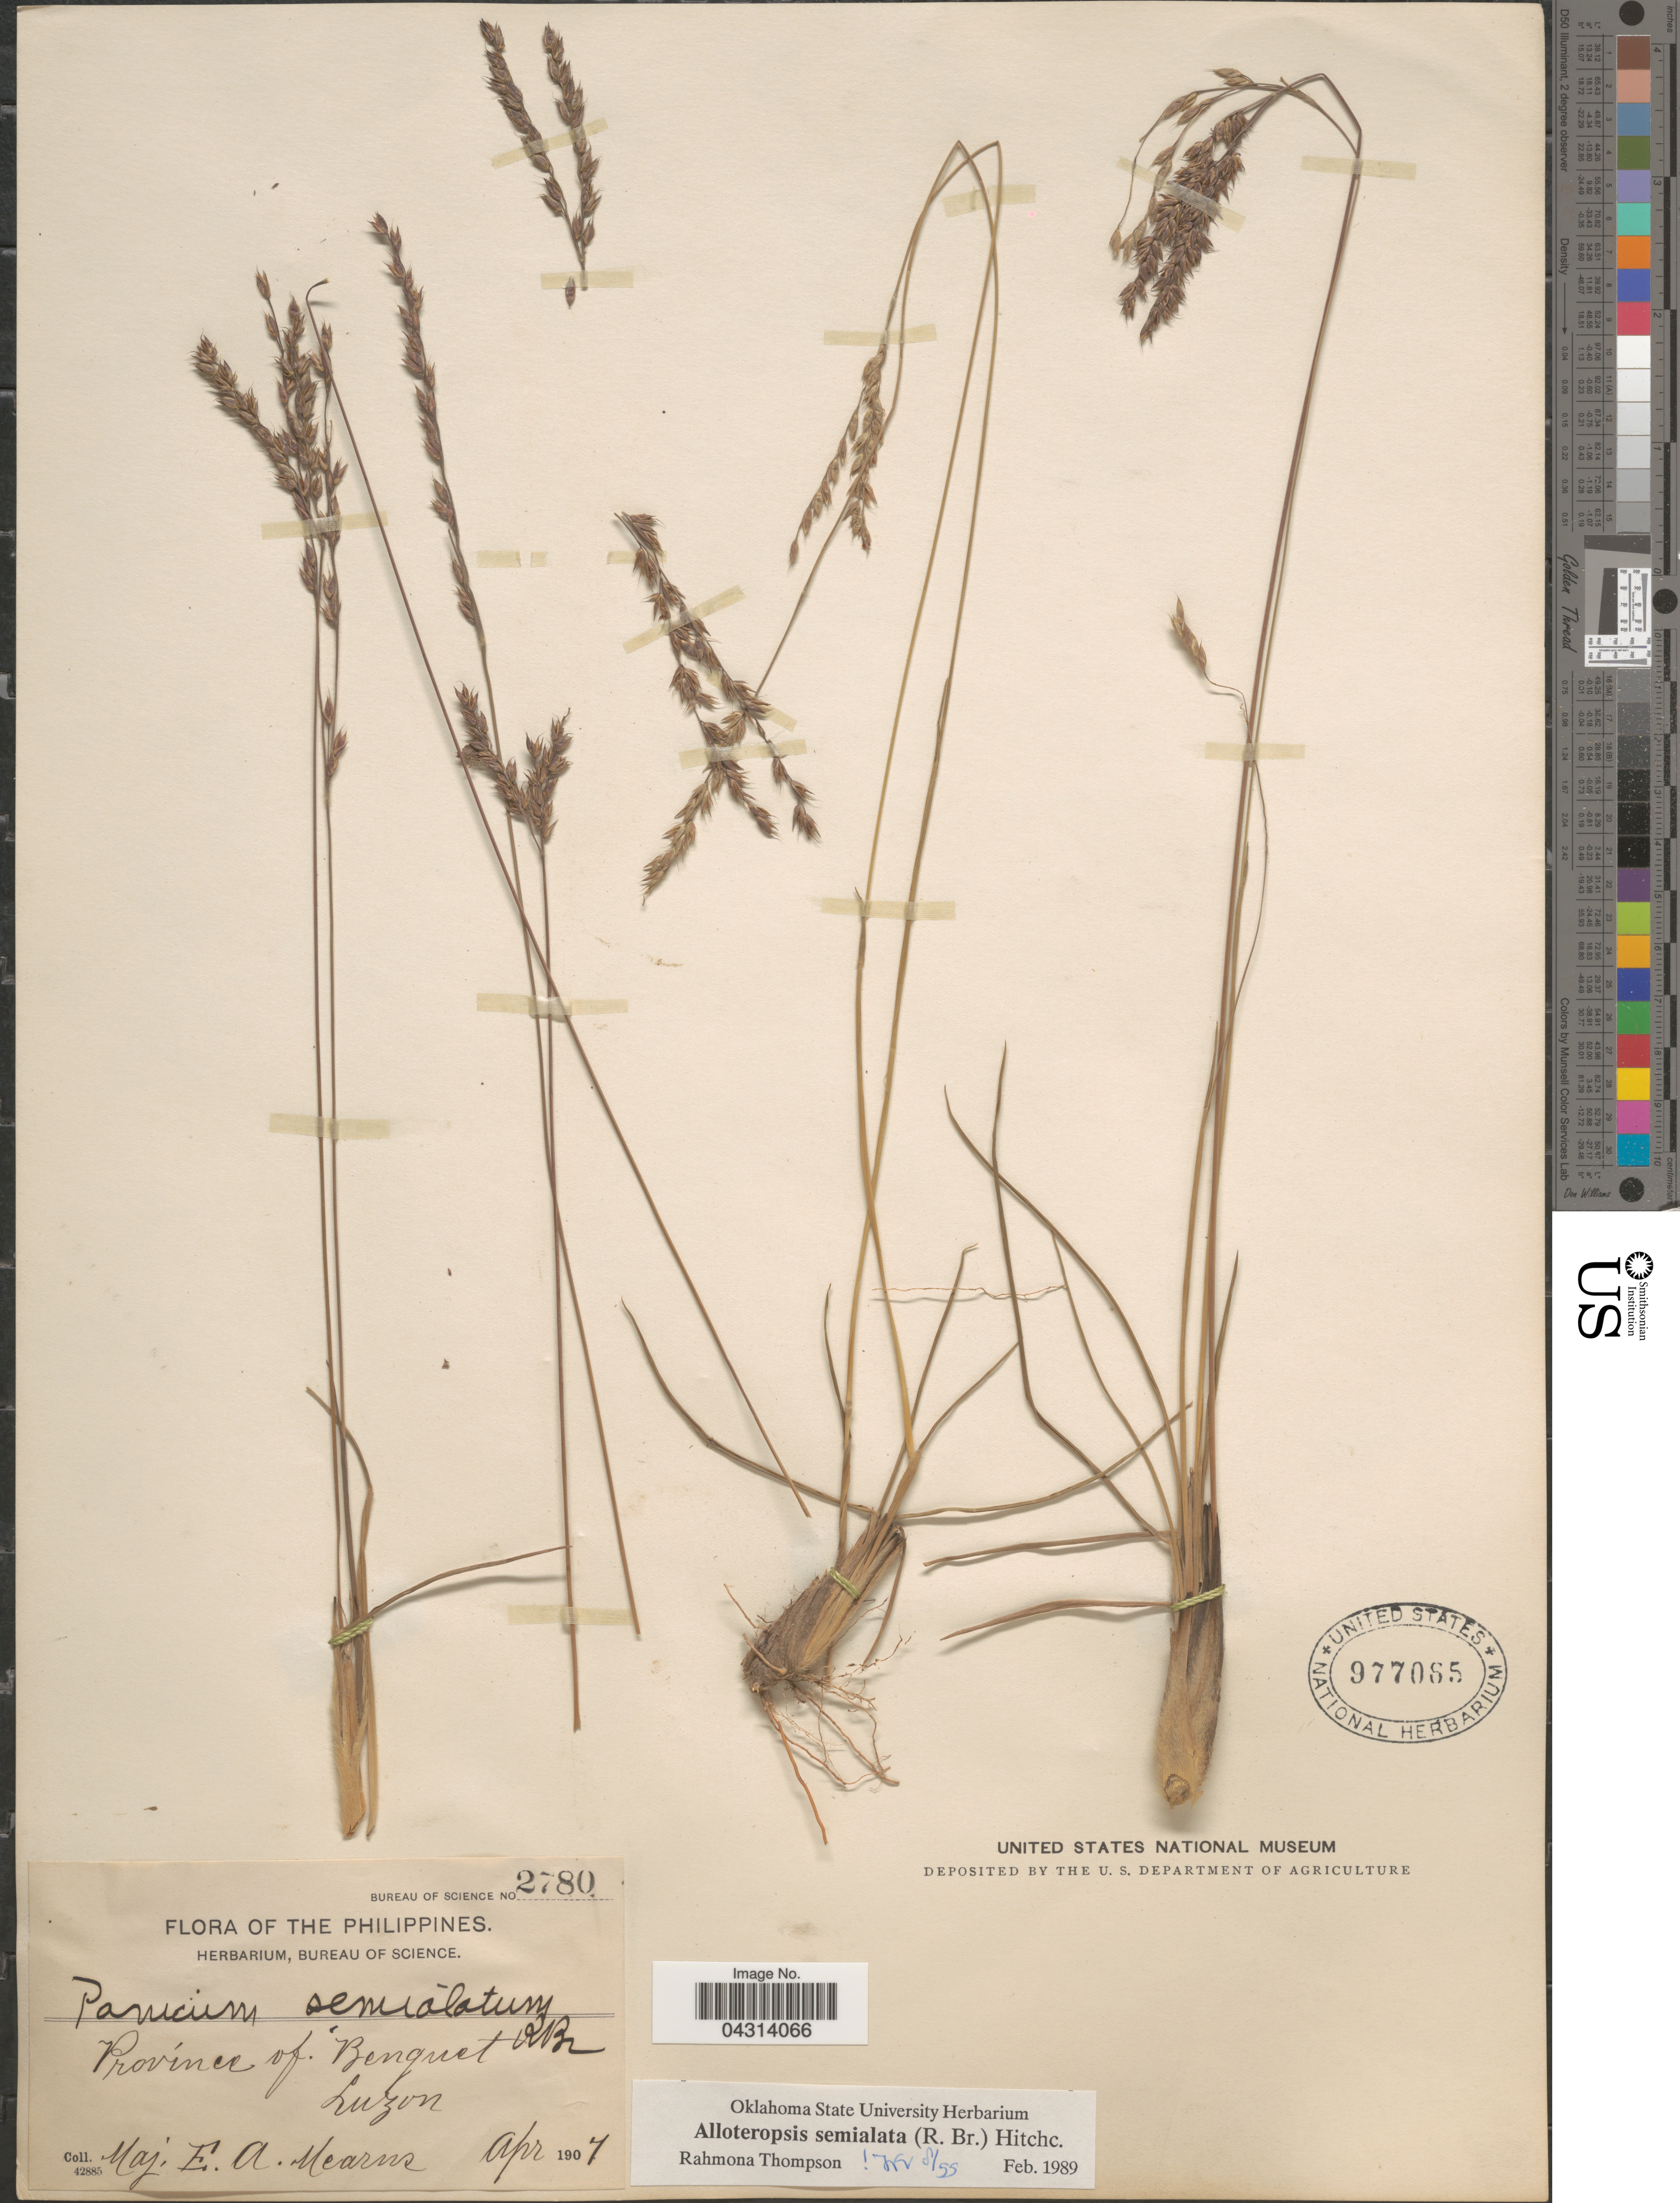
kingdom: Plantae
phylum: Tracheophyta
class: Liliopsida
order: Poales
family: Poaceae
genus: Alloteropsis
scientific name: Alloteropsis semialata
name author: (R. Br.) Hitchc.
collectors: E. A. Mearns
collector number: Bureau of Science 2780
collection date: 1907-04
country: Philippines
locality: Province of Benguet, Luzon.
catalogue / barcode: US 977085